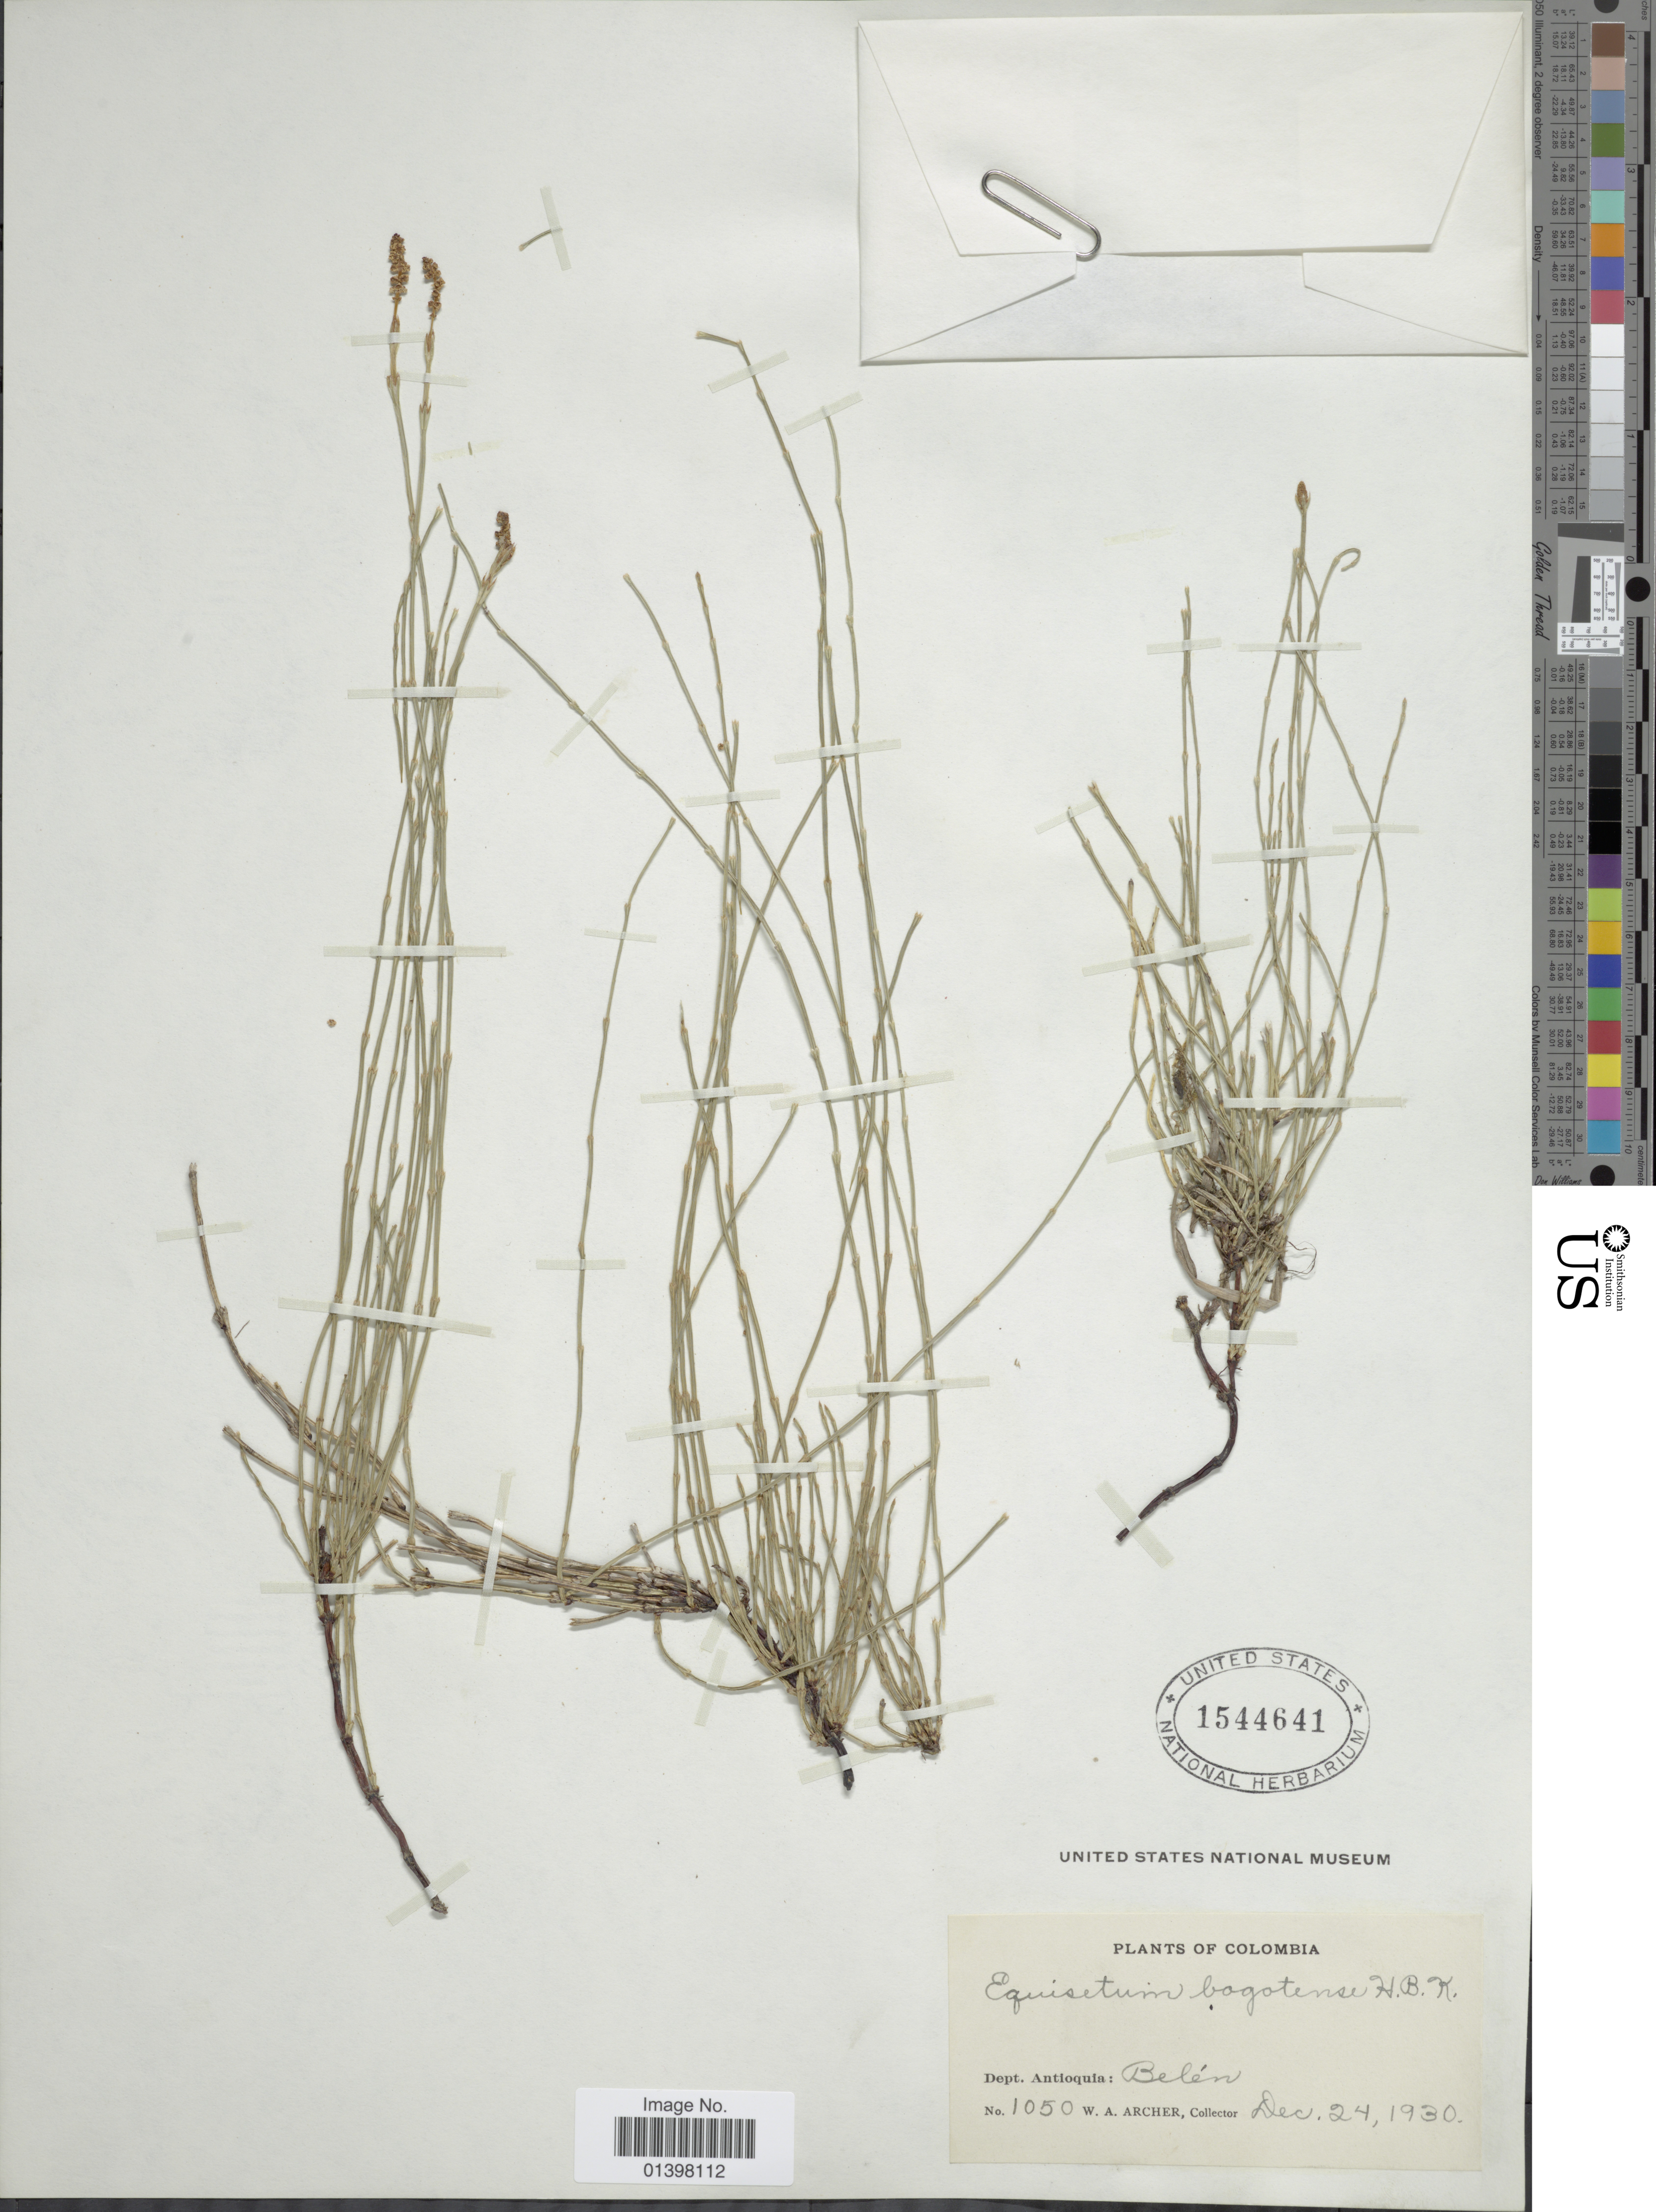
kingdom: Plantae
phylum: Tracheophyta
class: Polypodiopsida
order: Equisetales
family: Equisetaceae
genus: Equisetum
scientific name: Equisetum bogotense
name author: Kunth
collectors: W. A. Archer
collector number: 1050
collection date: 1930-12-24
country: Colombia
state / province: Antioquia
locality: Belén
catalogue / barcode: US 1544641